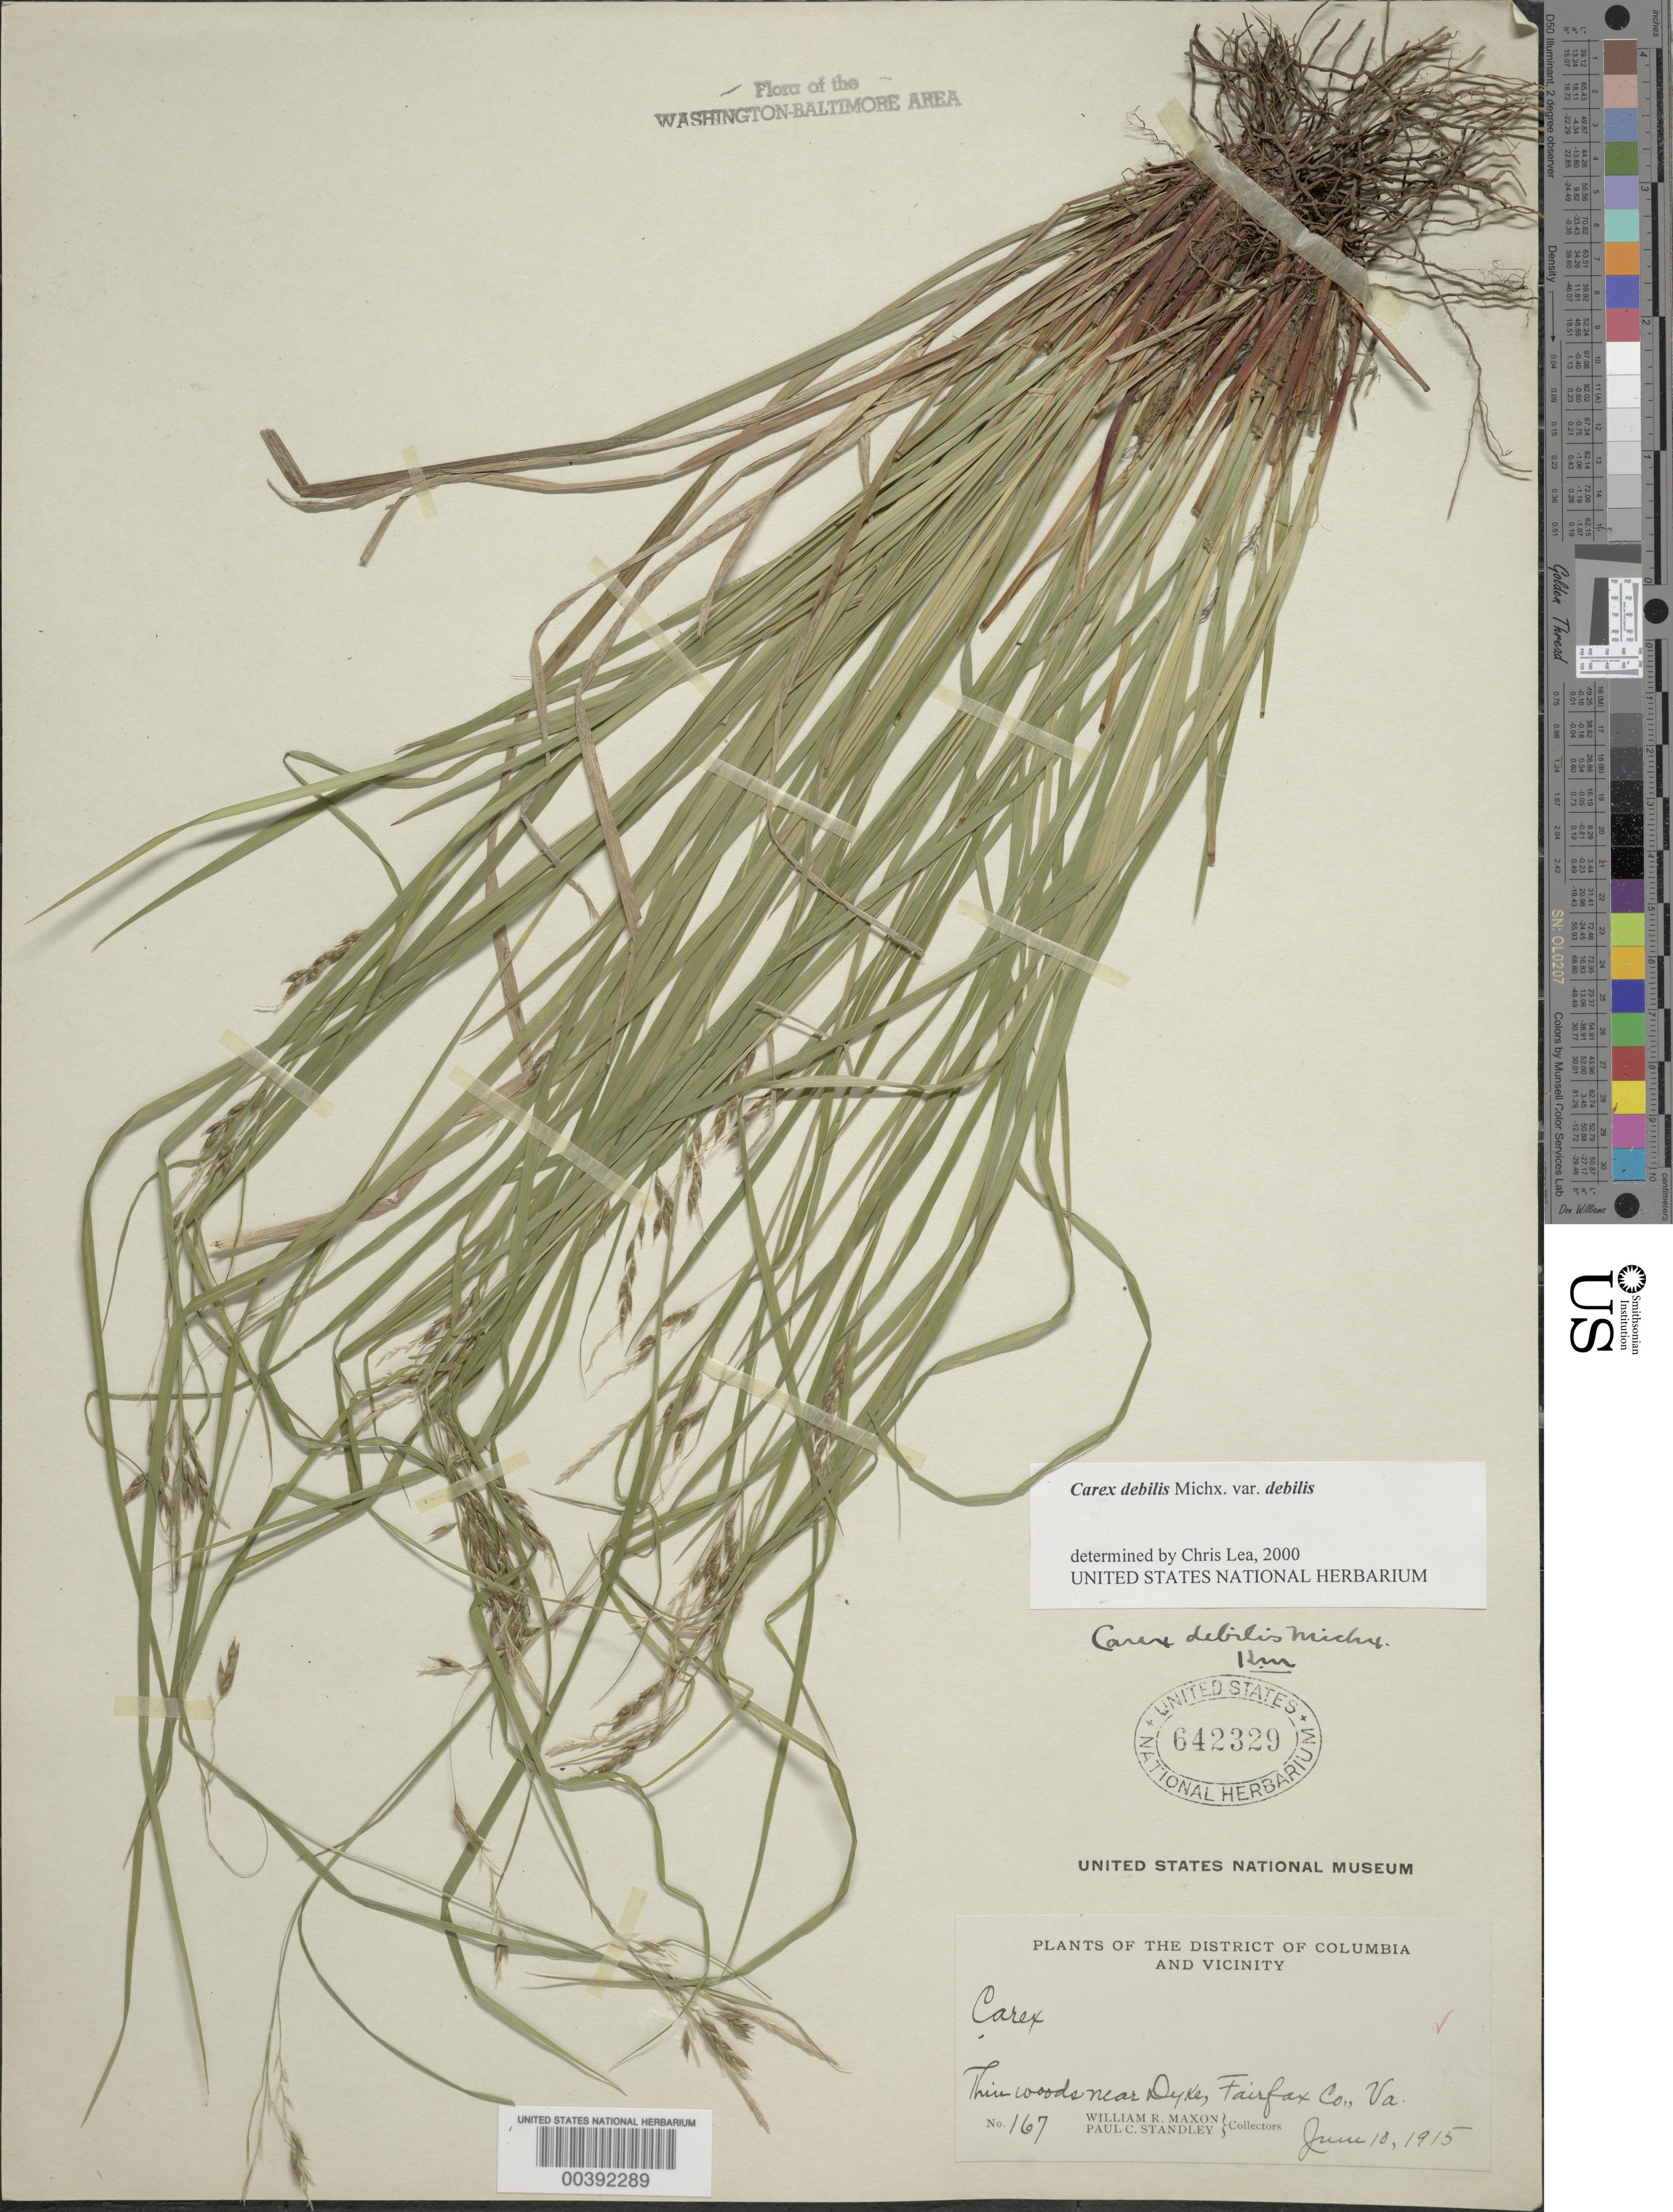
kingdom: Plantae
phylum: Tracheophyta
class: Liliopsida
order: Poales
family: Cyperaceae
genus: Carex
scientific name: Carex debilis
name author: Michx.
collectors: W. R. Maxon & P. C. Standley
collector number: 167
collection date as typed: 10 Jun 1915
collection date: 1915-06-10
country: United States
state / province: Virginia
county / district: Fairfax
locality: Dyke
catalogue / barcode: US 642329